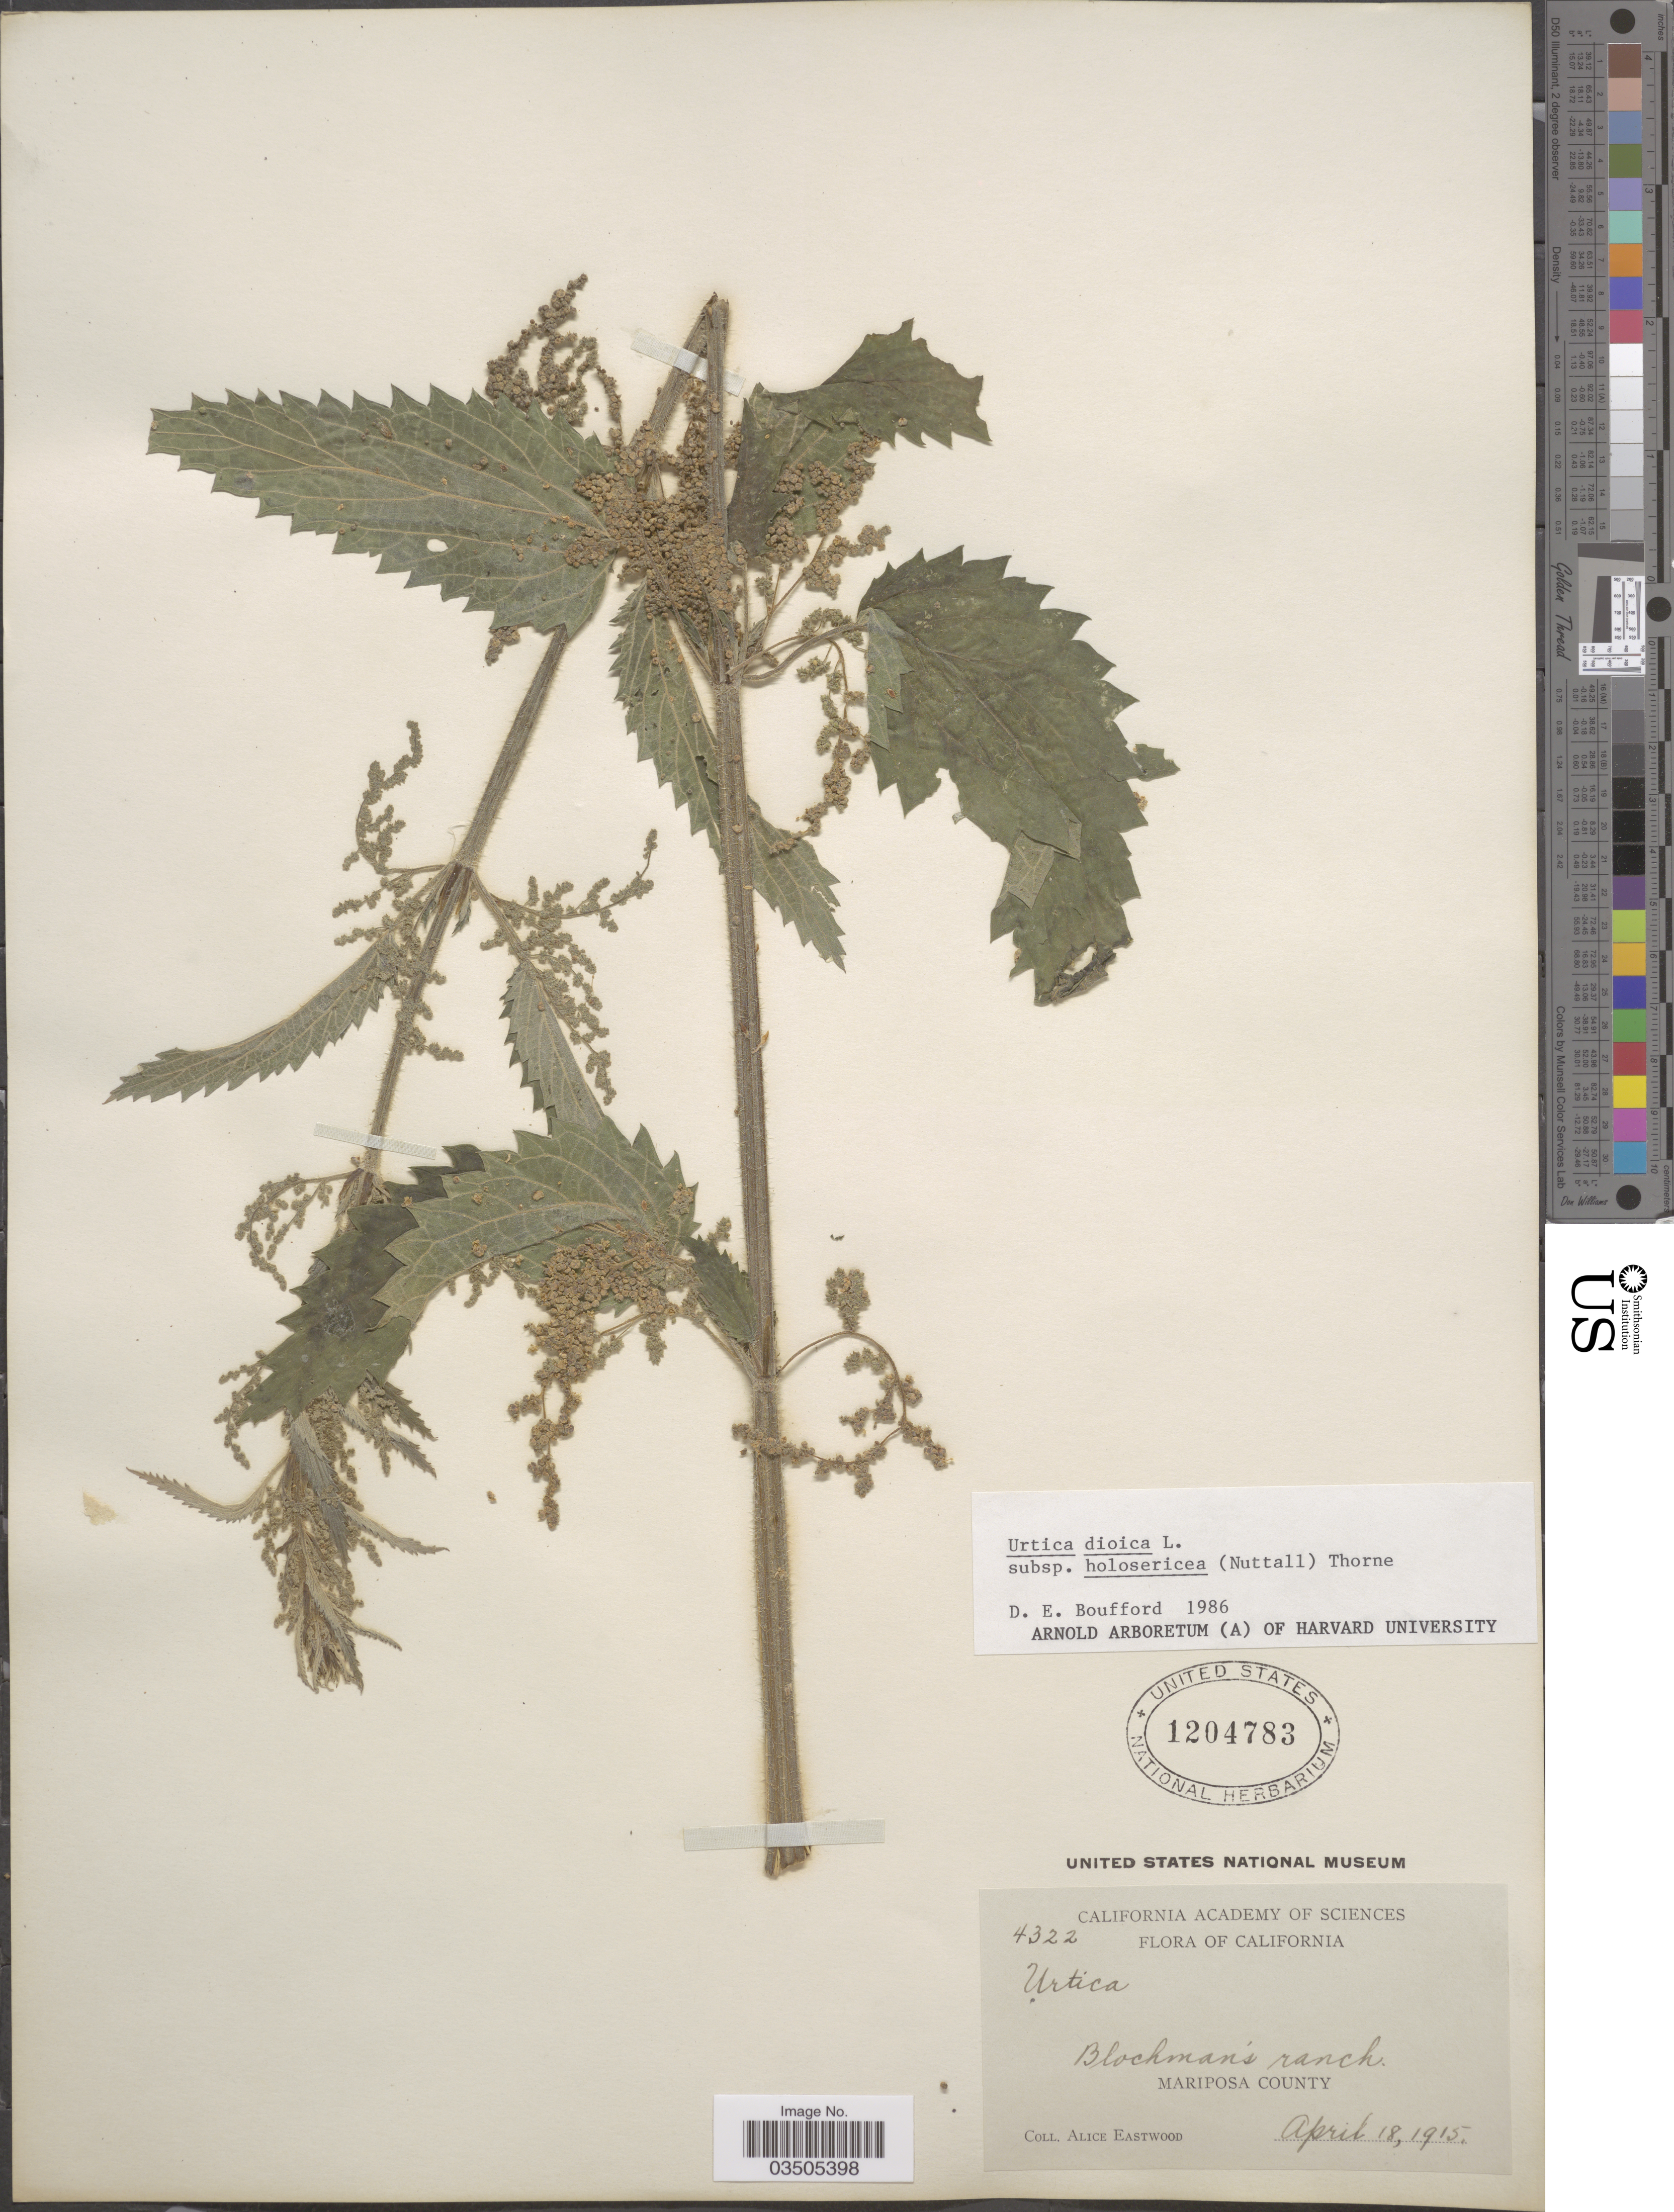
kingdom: Plantae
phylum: Tracheophyta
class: Magnoliopsida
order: Rosales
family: Urticaceae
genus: Urtica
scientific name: Urtica dioica subsp. holosericea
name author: (Nutt.) Thorne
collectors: A. Eastwood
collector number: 4322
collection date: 1915-04-18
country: United States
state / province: California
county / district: Mariposa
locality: Blockman's ranch. Mariposa County.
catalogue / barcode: US 1204783